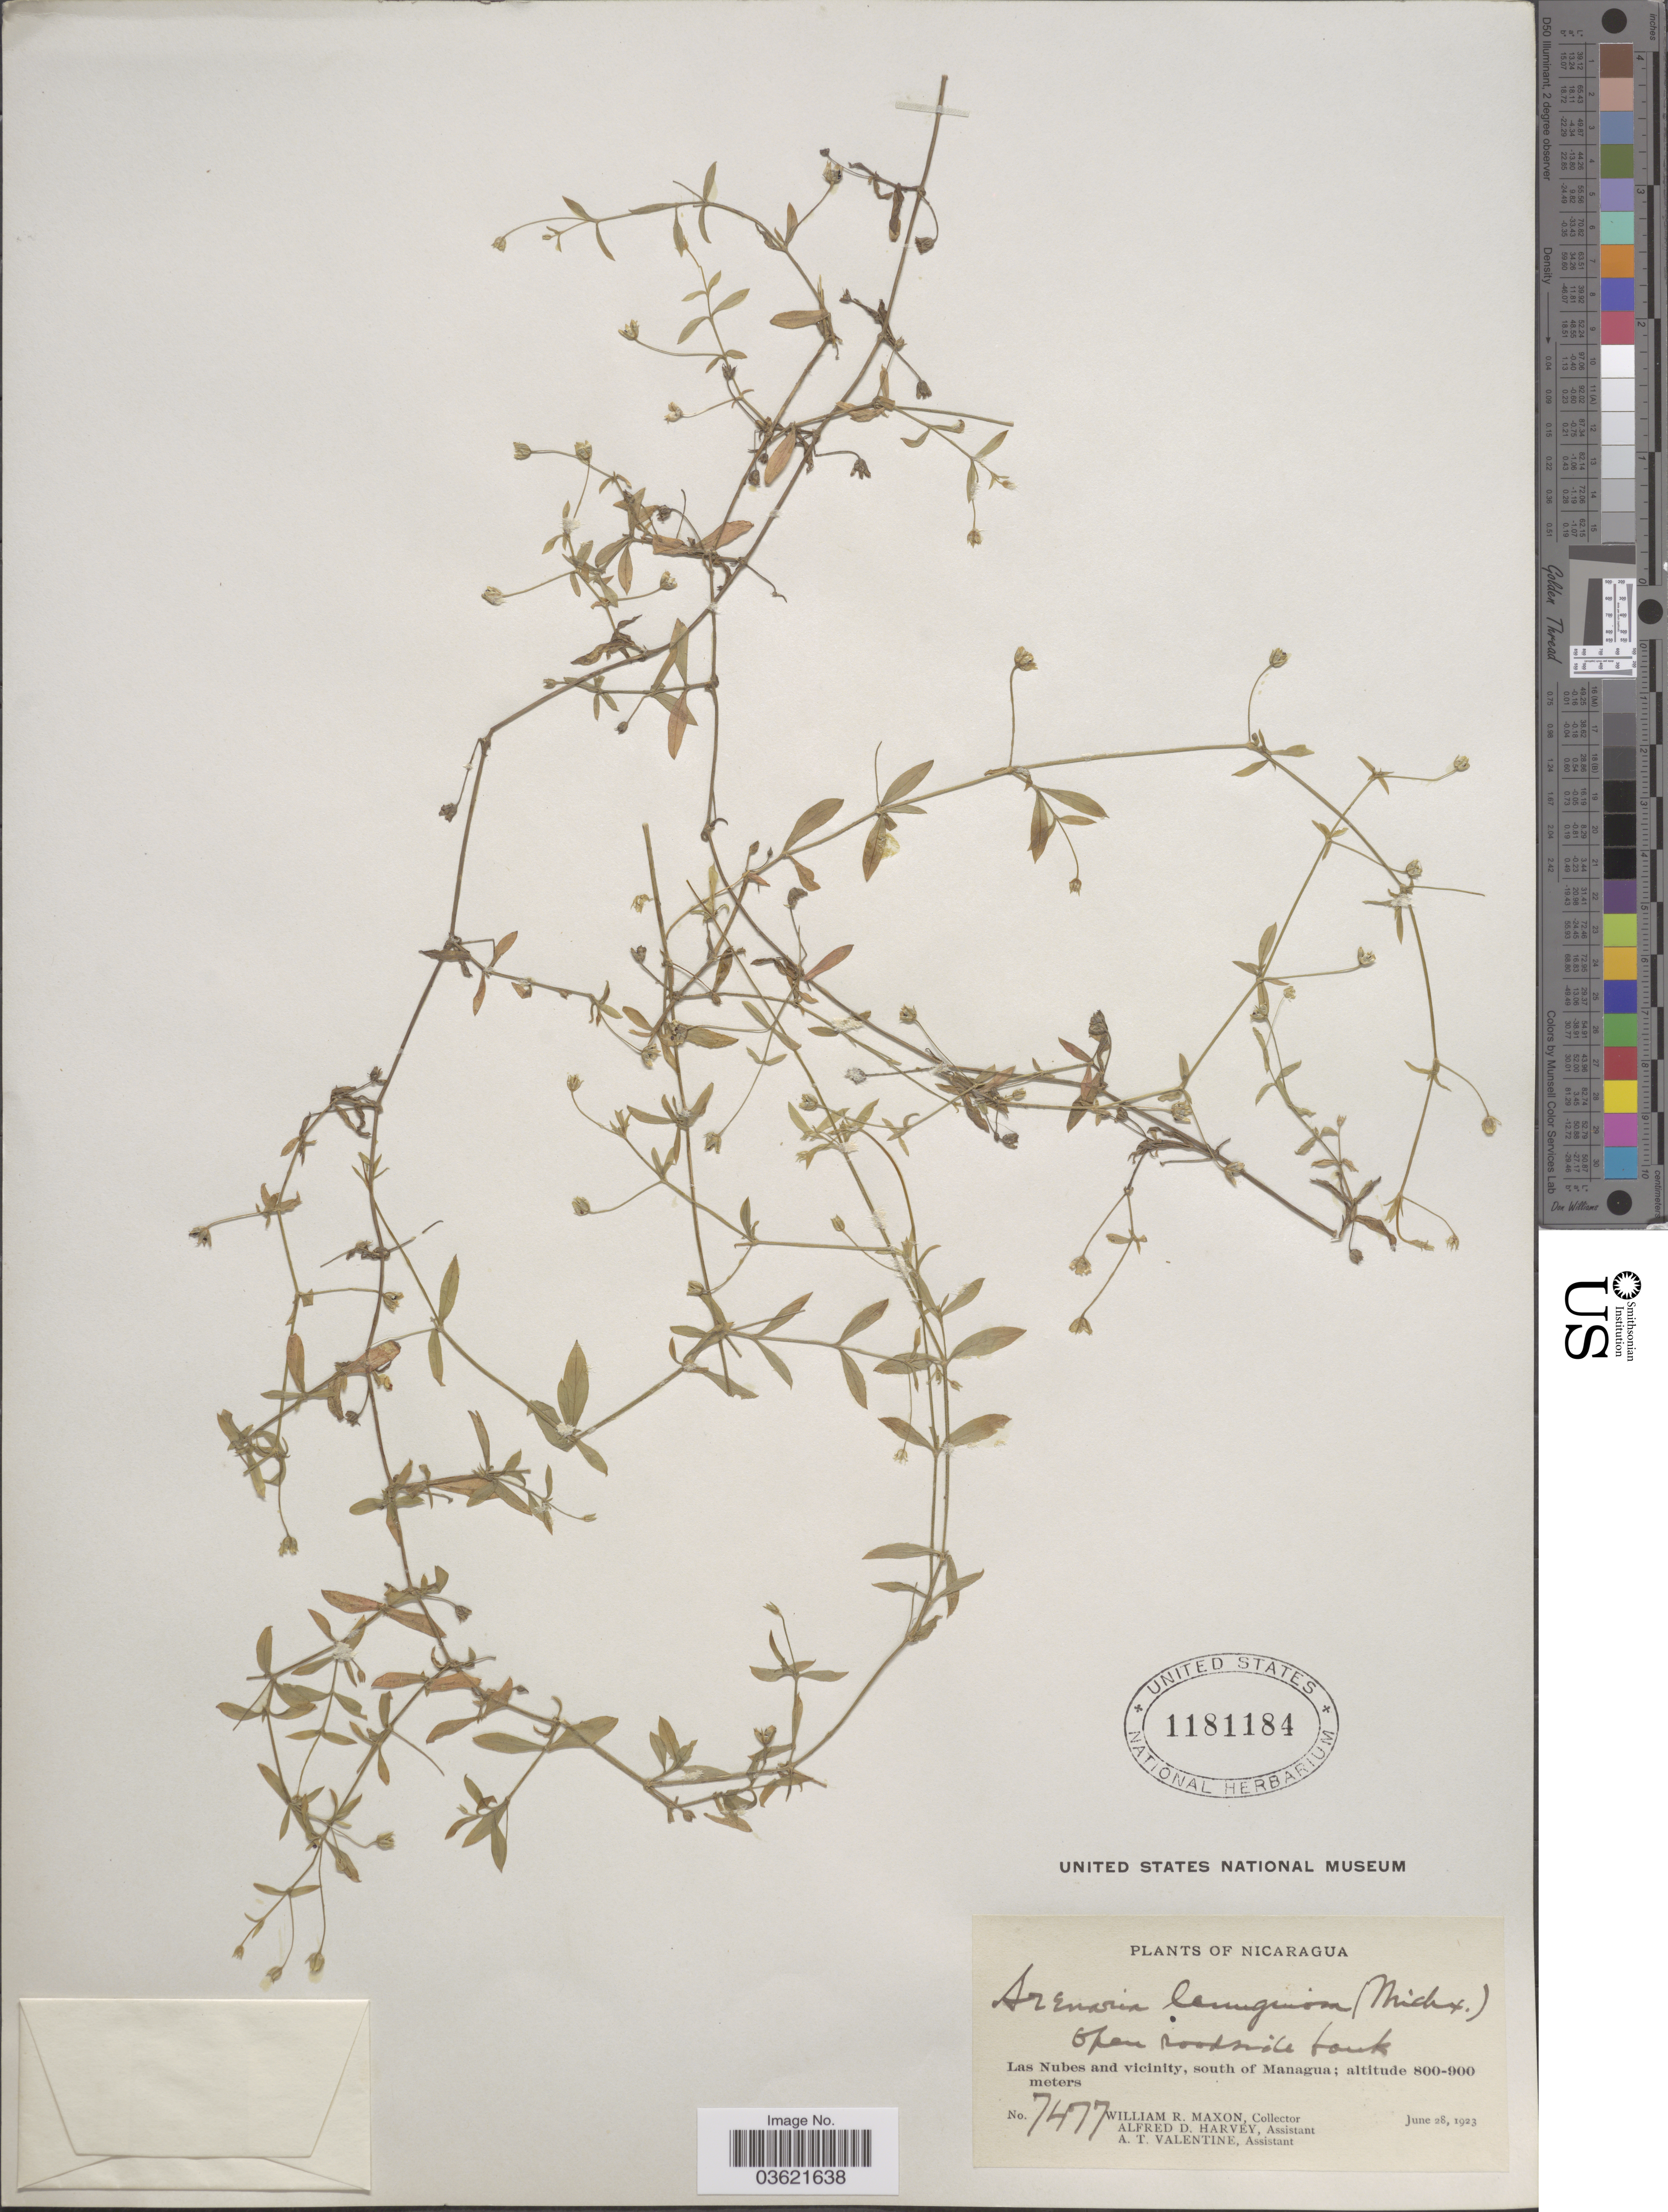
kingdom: Plantae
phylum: Tracheophyta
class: Magnoliopsida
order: Caryophyllales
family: Caryophyllaceae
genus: Arenaria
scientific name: Arenaria lanuginosa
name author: (Michx.) Rohrb.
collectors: W. R. Maxon, A. D. Harvey & A. Valentine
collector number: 7477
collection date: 1923-06-28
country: Nicaragua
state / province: Managua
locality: Las Nubes and vicinity, south of Managua.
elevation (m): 800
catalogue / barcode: US 1181184